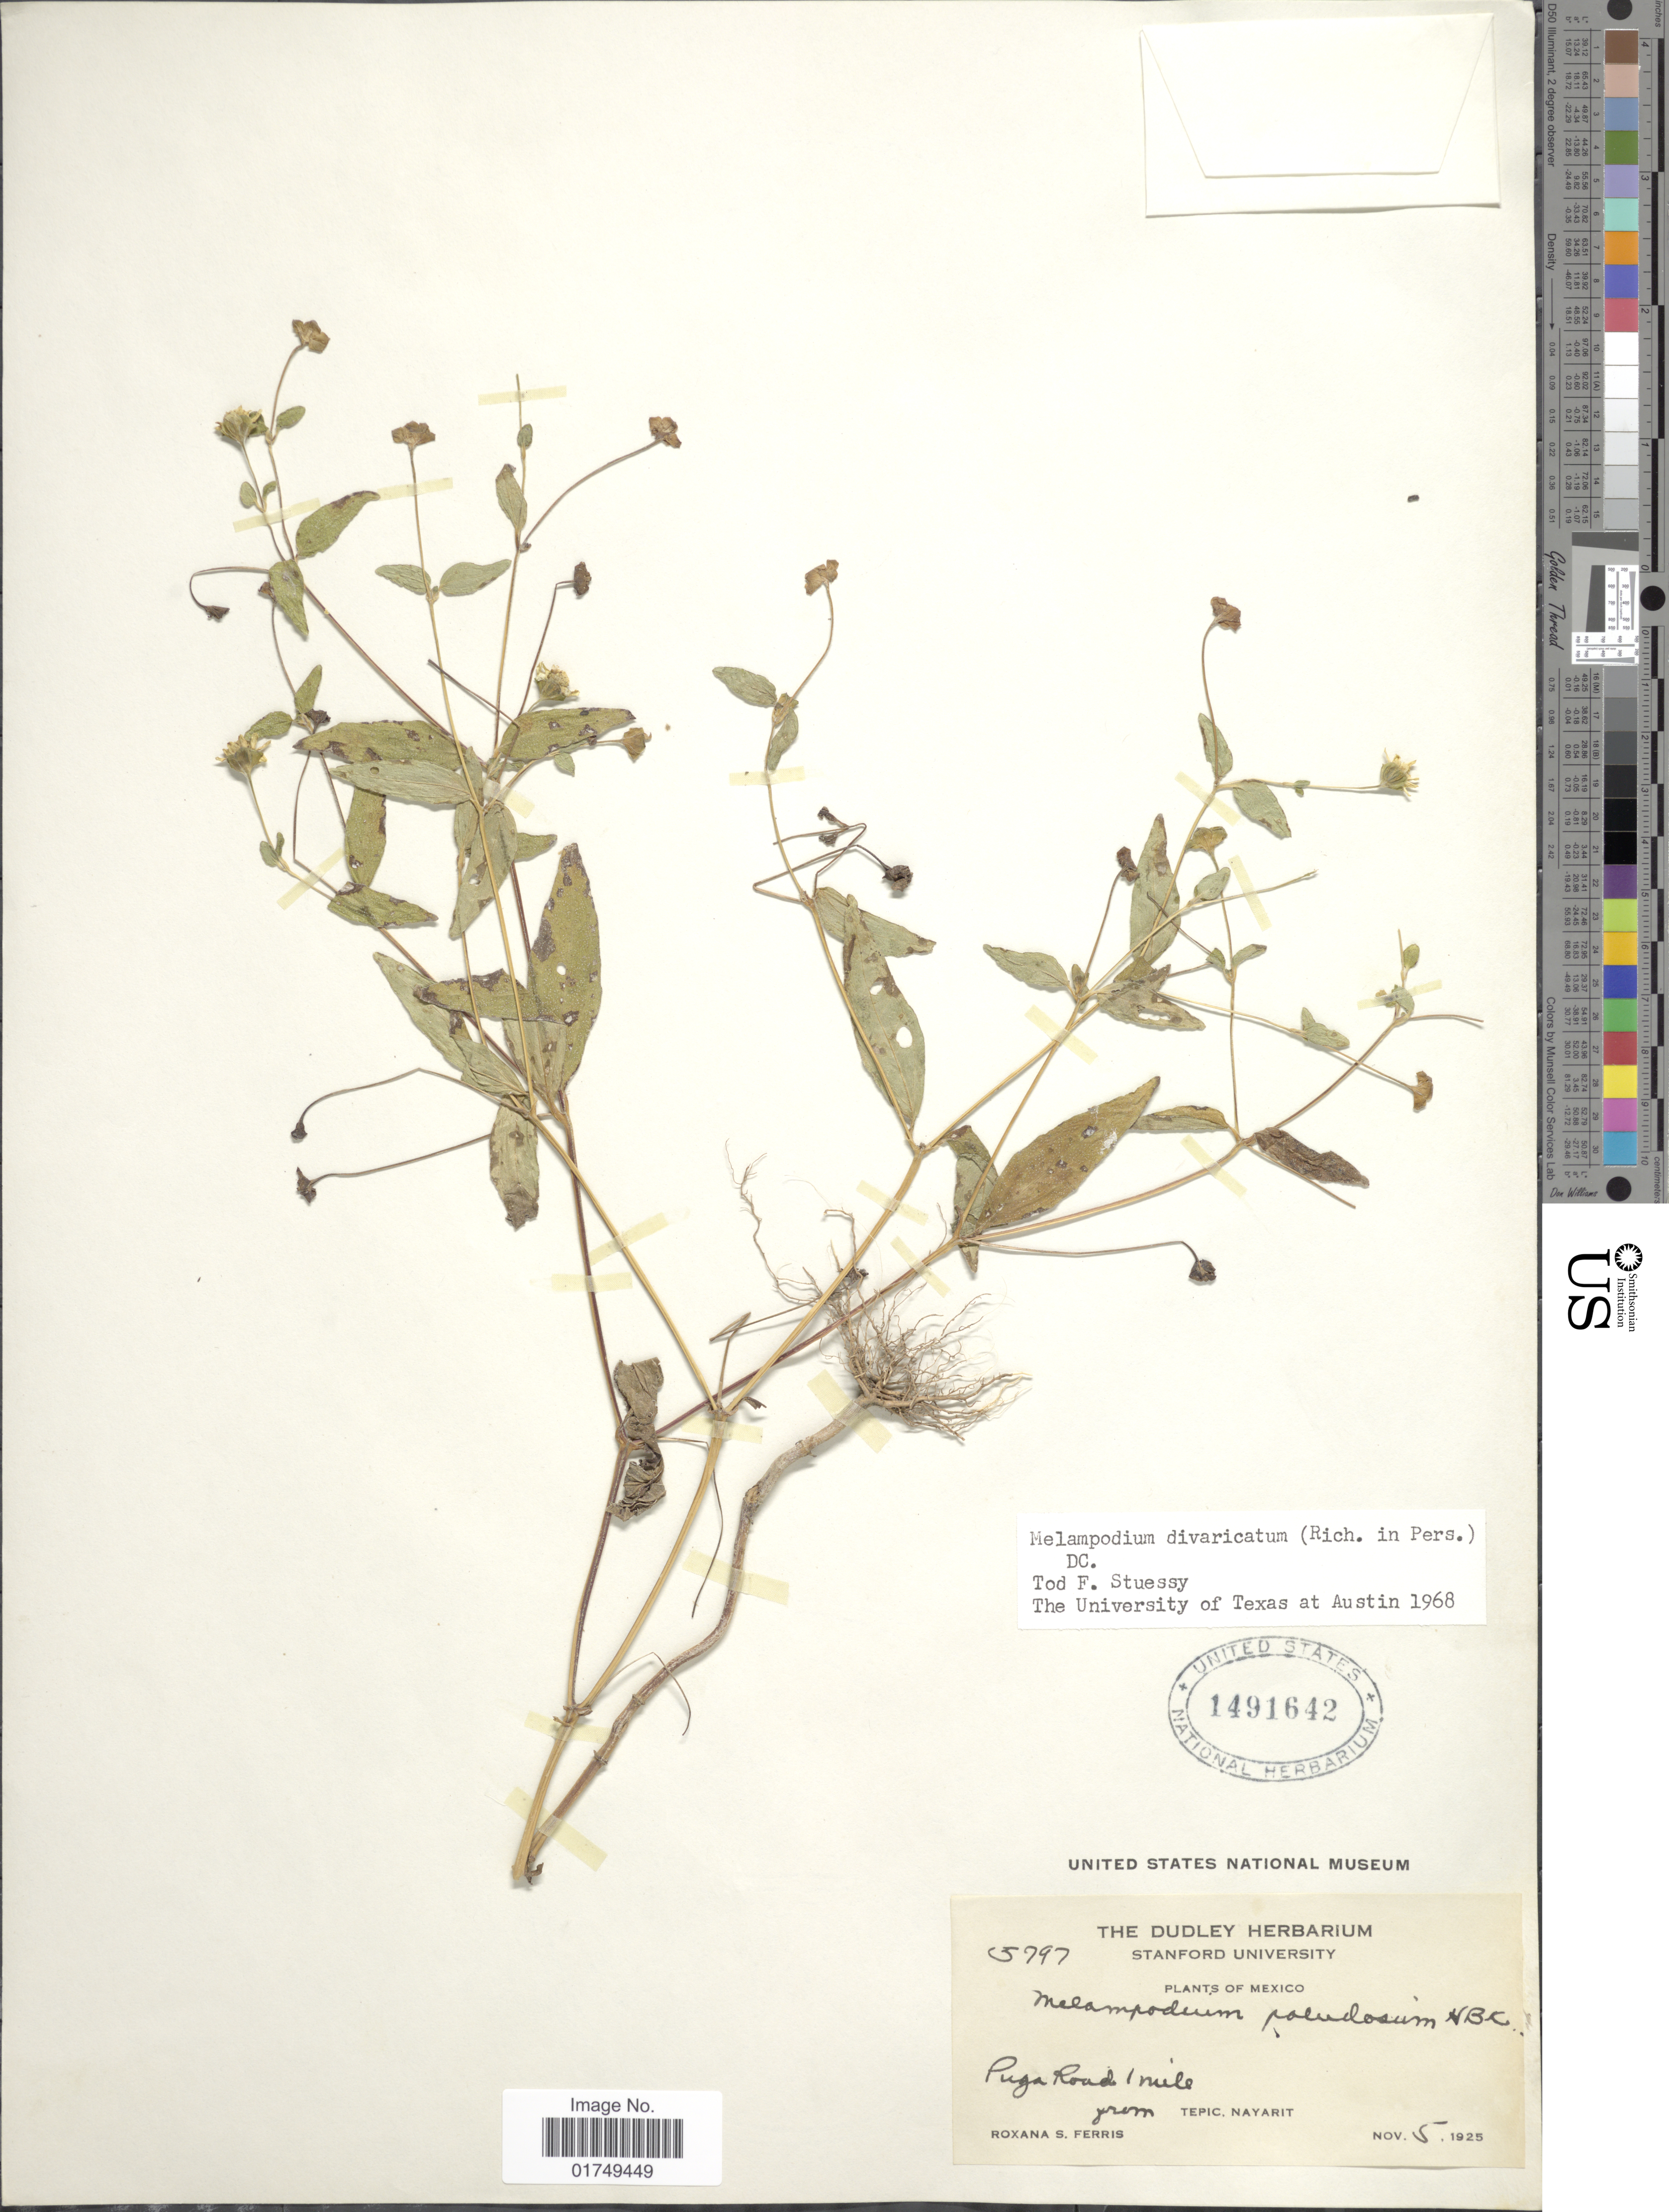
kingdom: Plantae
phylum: Tracheophyta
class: Magnoliopsida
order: Asterales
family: Asteraceae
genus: Melampodium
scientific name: Melampodium divaricatum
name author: (Rich.) DC.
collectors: R. S. Ferris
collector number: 5797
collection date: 1925-11-05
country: Mexico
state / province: Nayarit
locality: Puga Road 1 mile from Tepic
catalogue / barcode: US 1491642